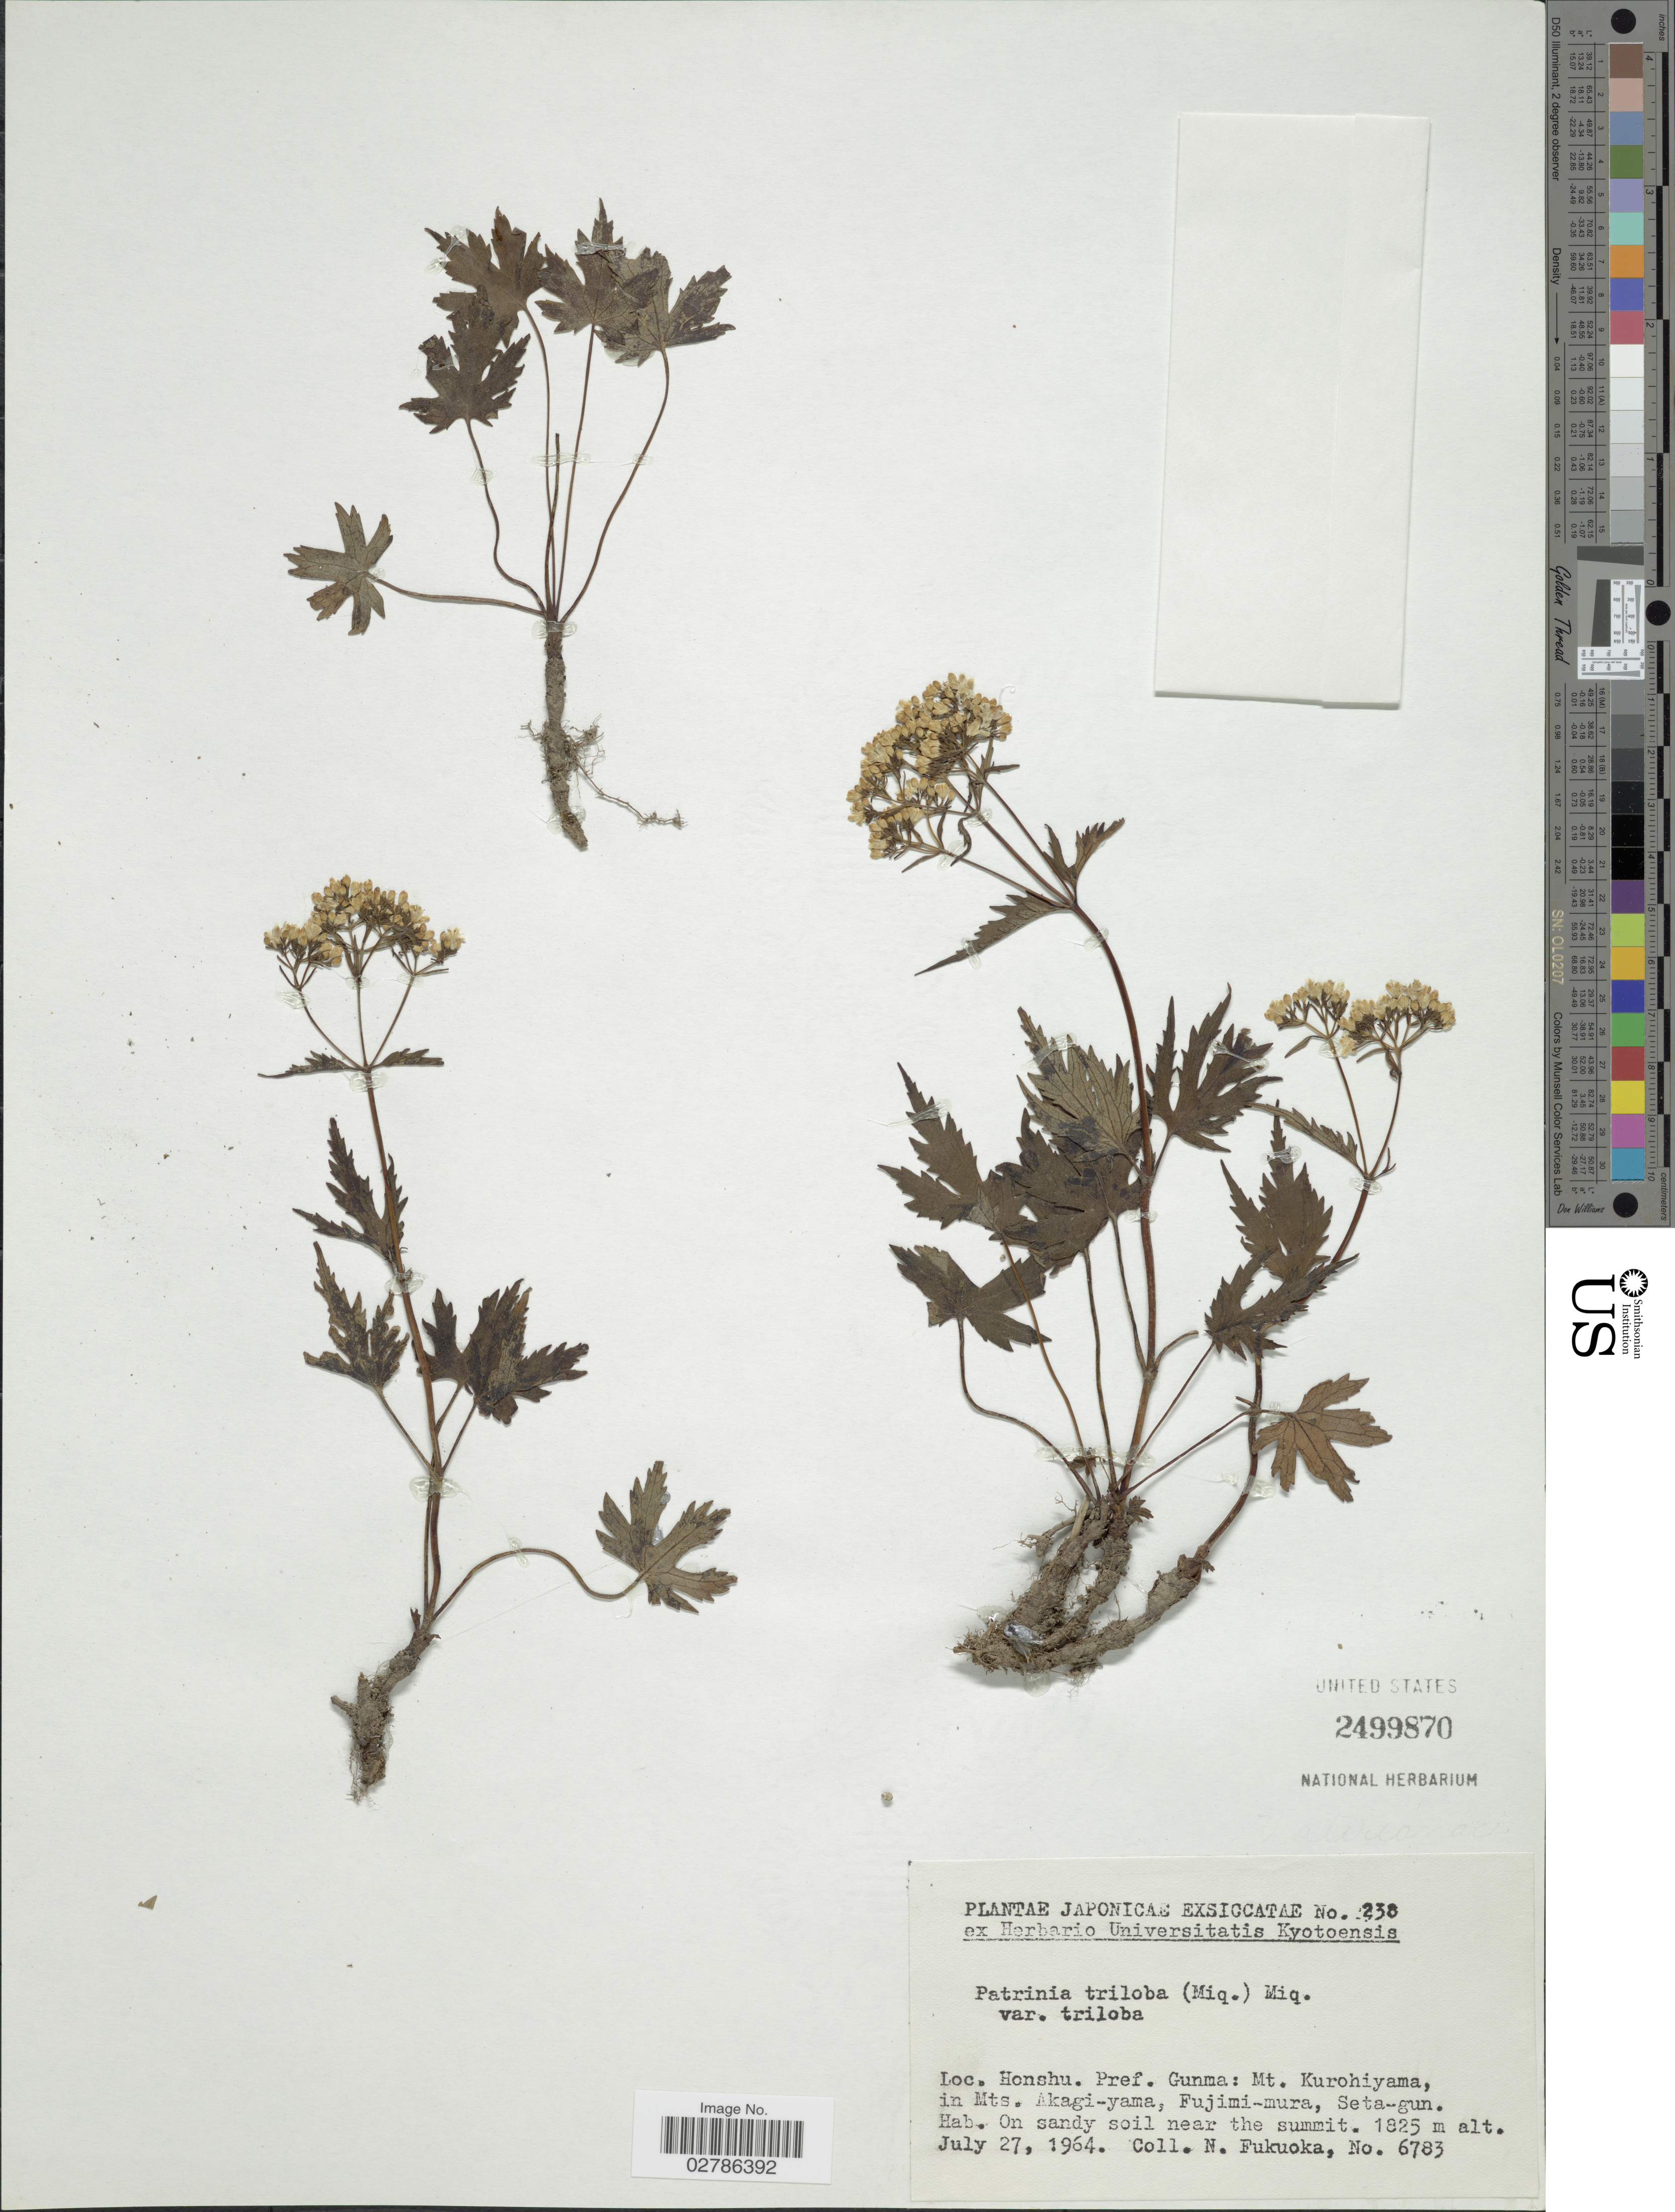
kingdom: Plantae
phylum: Tracheophyta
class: Magnoliopsida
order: Dipsacales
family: Caprifoliaceae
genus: Patrinia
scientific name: Patrinia triloba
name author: Miq.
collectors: N. Fukuoka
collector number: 6783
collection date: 1964-07-27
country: Japan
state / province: Gunma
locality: Honshu, Pref. Gunma: Mt. Kurohiyama, in Mts. Akagi-yama, Fujimi-mura, Seta-gun.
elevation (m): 1825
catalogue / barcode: US 2499870